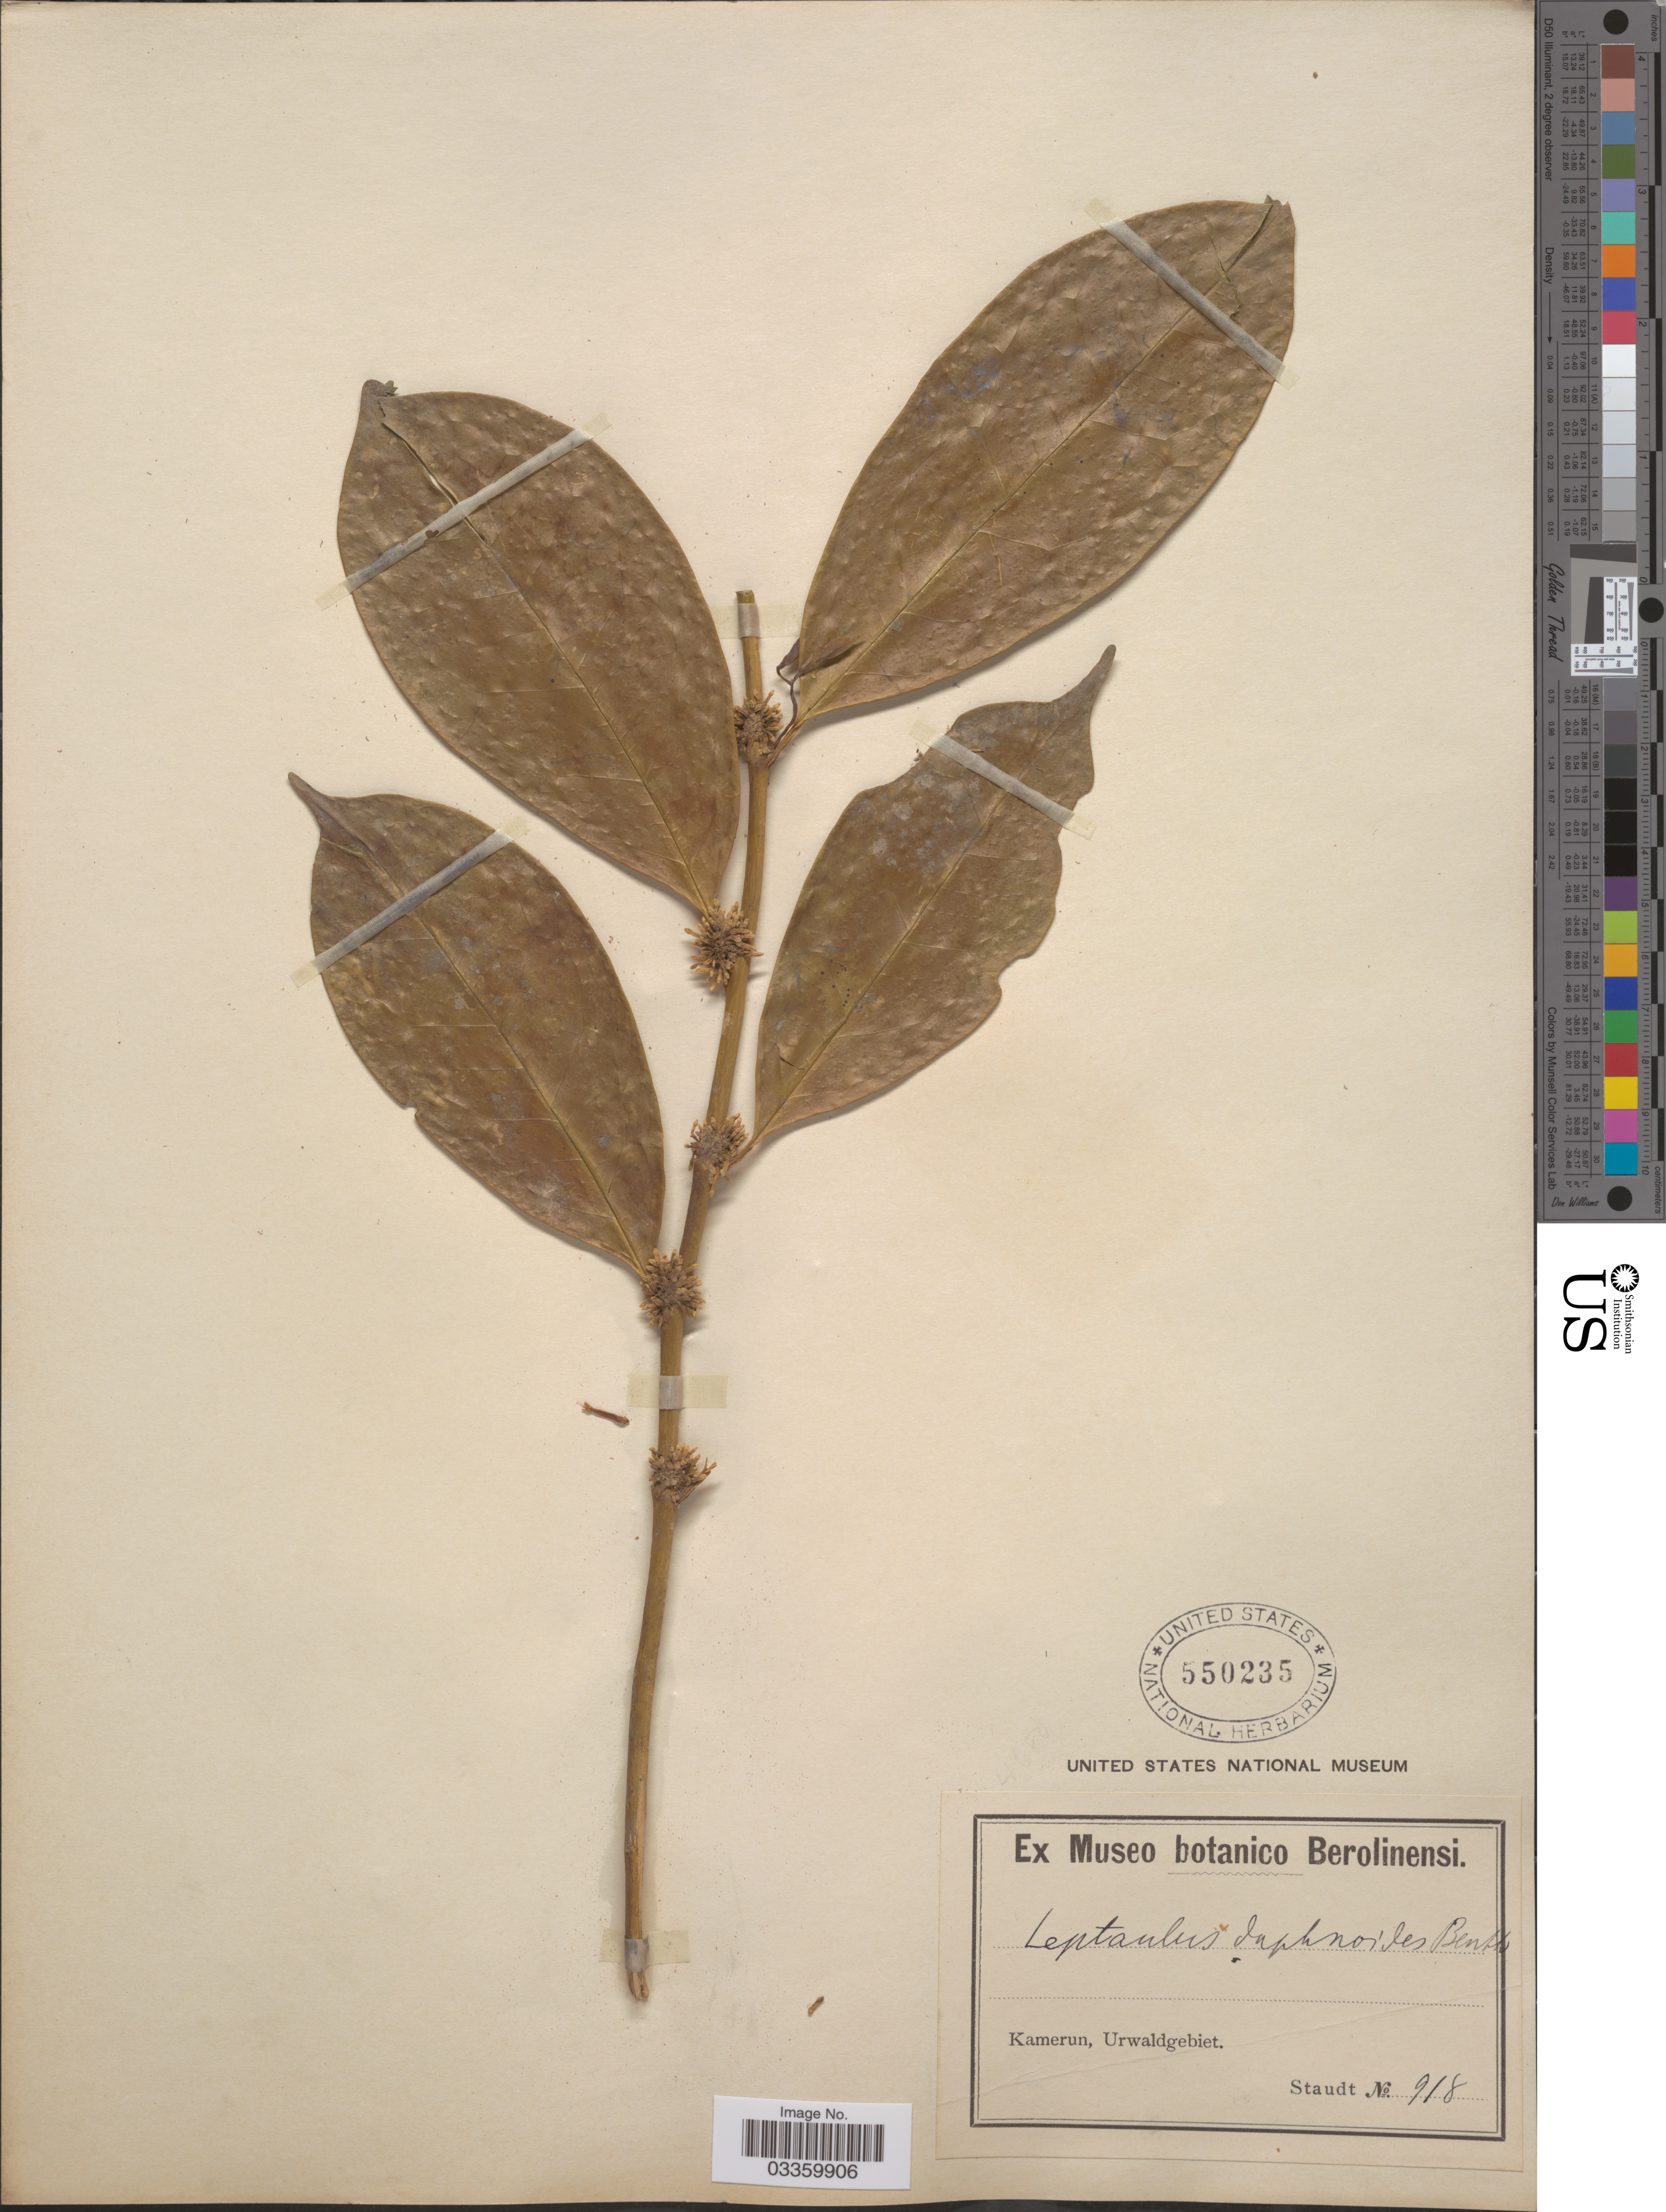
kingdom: Plantae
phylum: Tracheophyta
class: Magnoliopsida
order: Cardiopteridales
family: Cardiopteridaceae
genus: Leptaulus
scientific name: Leptaulus daphnoides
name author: Benth.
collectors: -. Staudt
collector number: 918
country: Cameroon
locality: Kamerun, Urwaldgebiet.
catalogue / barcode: US 550235